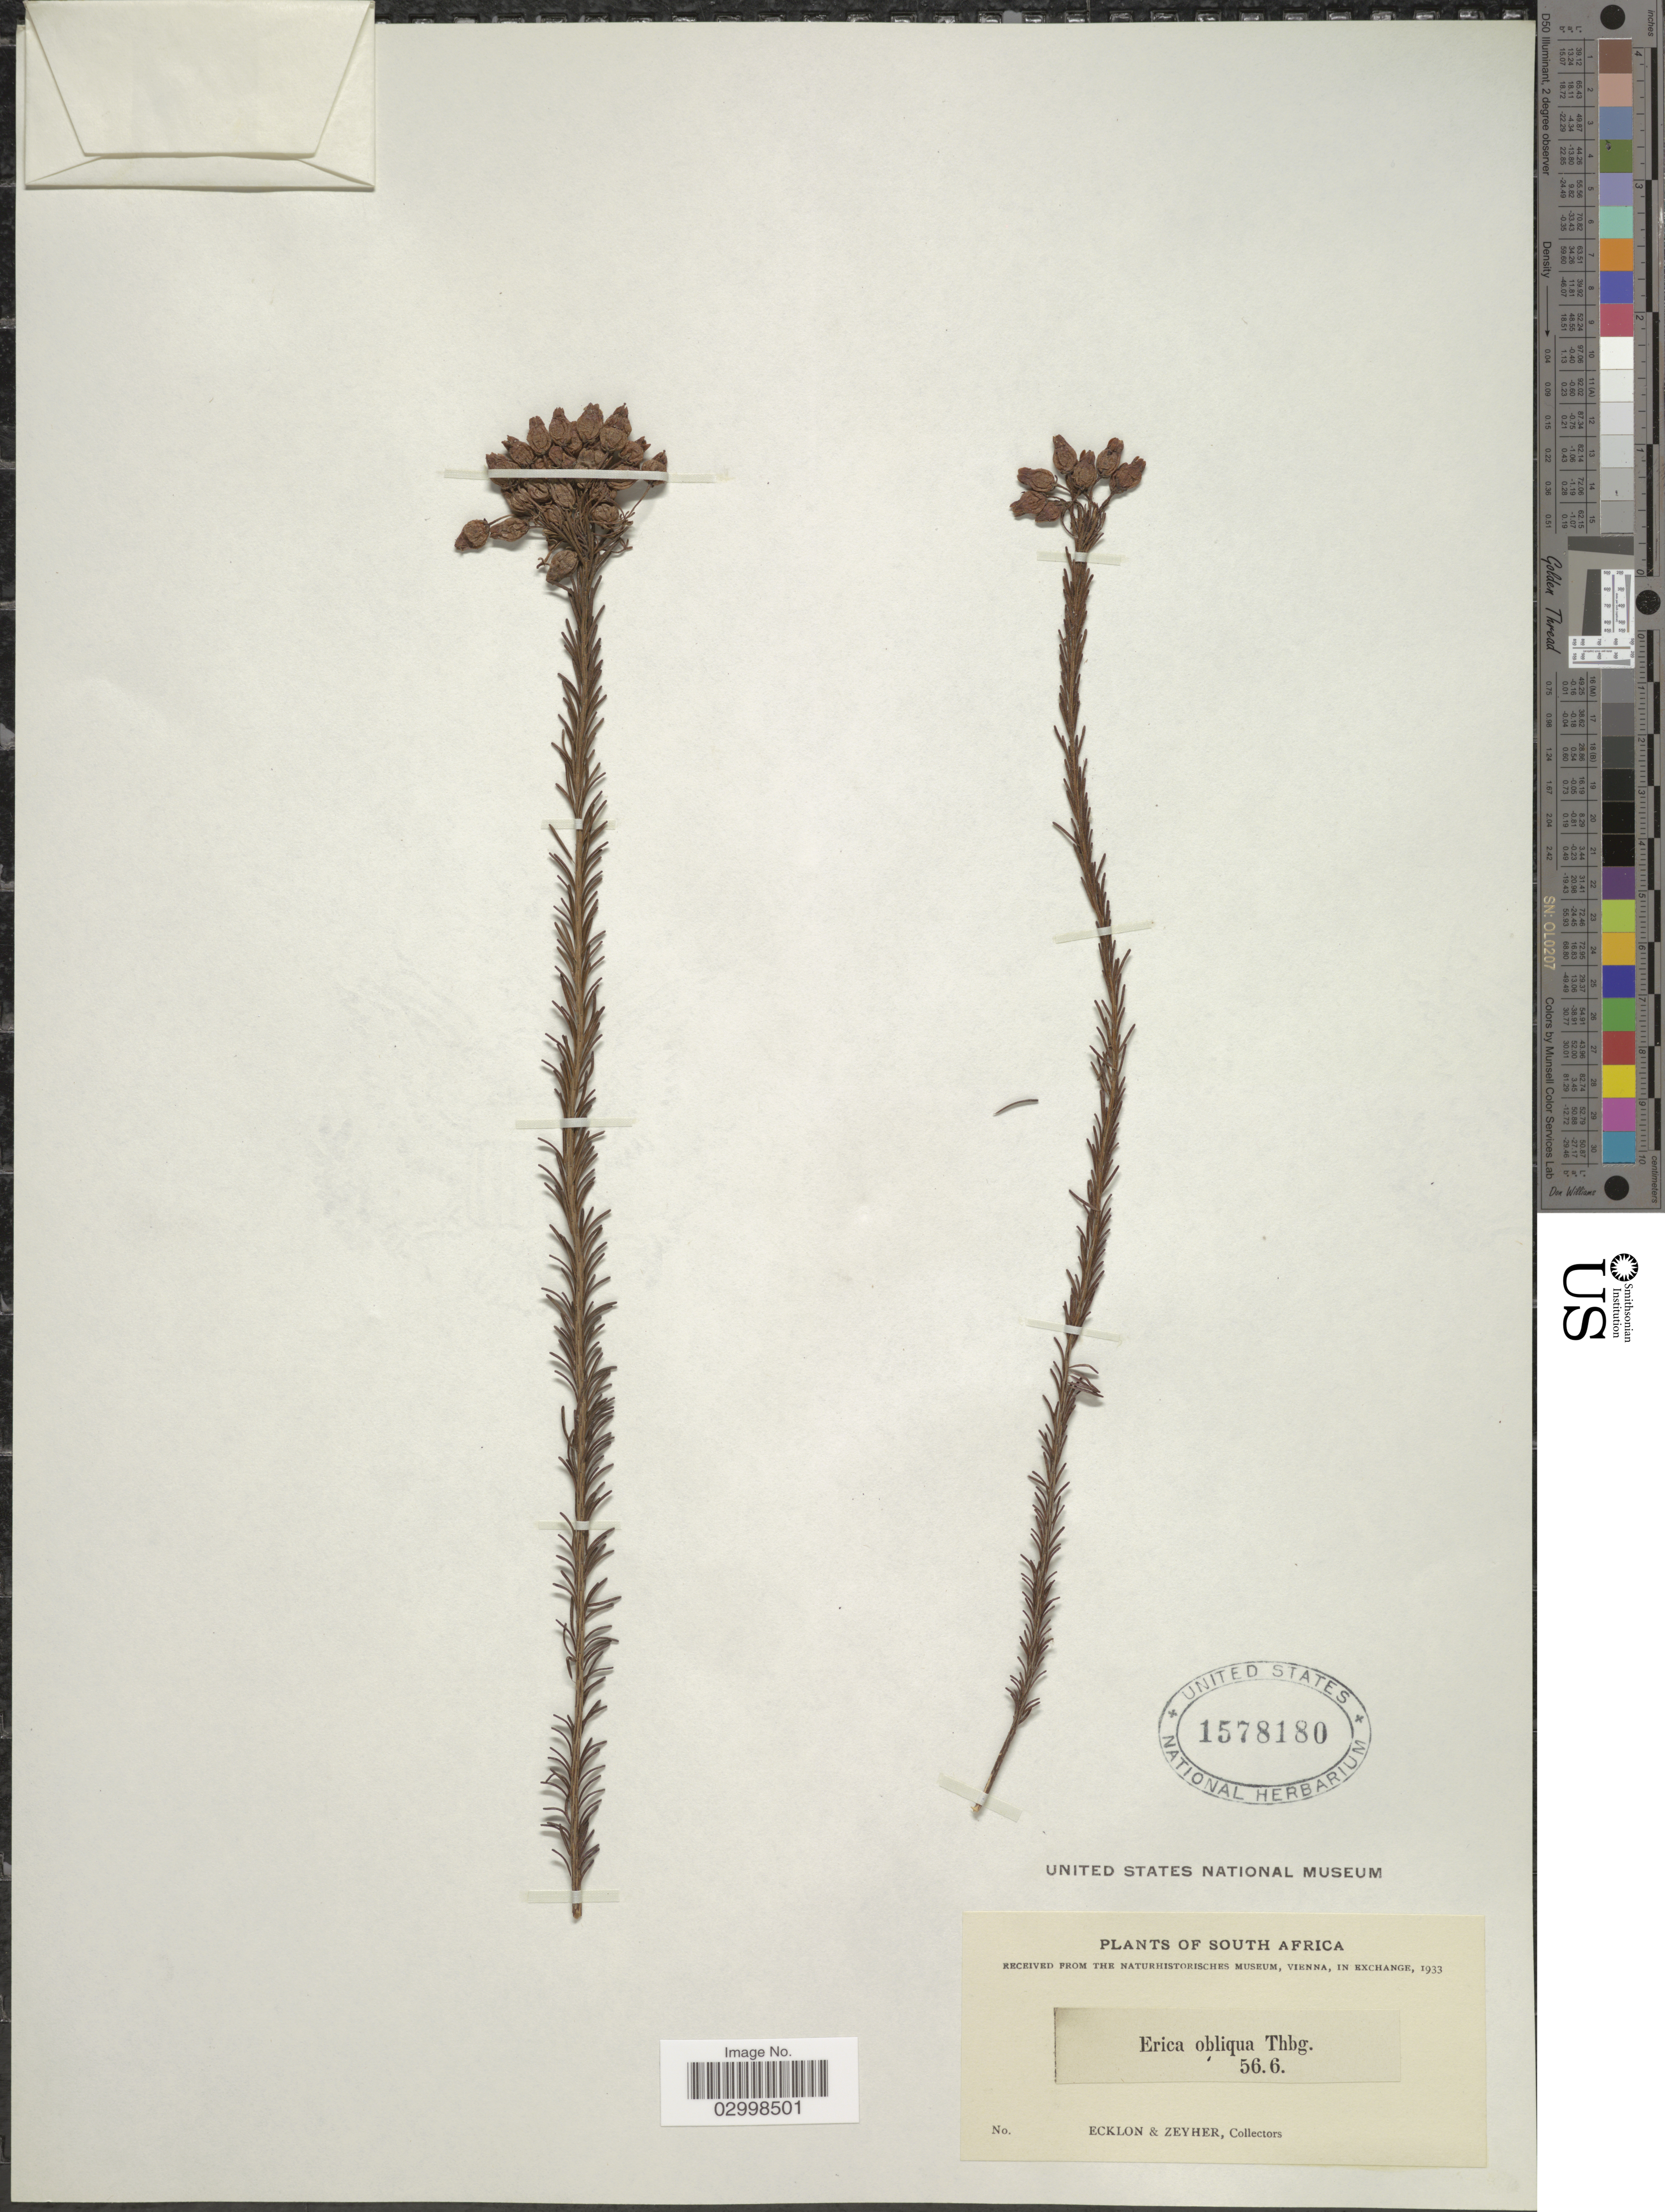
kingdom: Plantae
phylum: Tracheophyta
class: Magnoliopsida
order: Ericales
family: Ericaceae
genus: Erica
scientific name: Erica obliqua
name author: Aiton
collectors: -. Ecklon & -. Zeyher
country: South Africa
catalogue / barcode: US 1578180